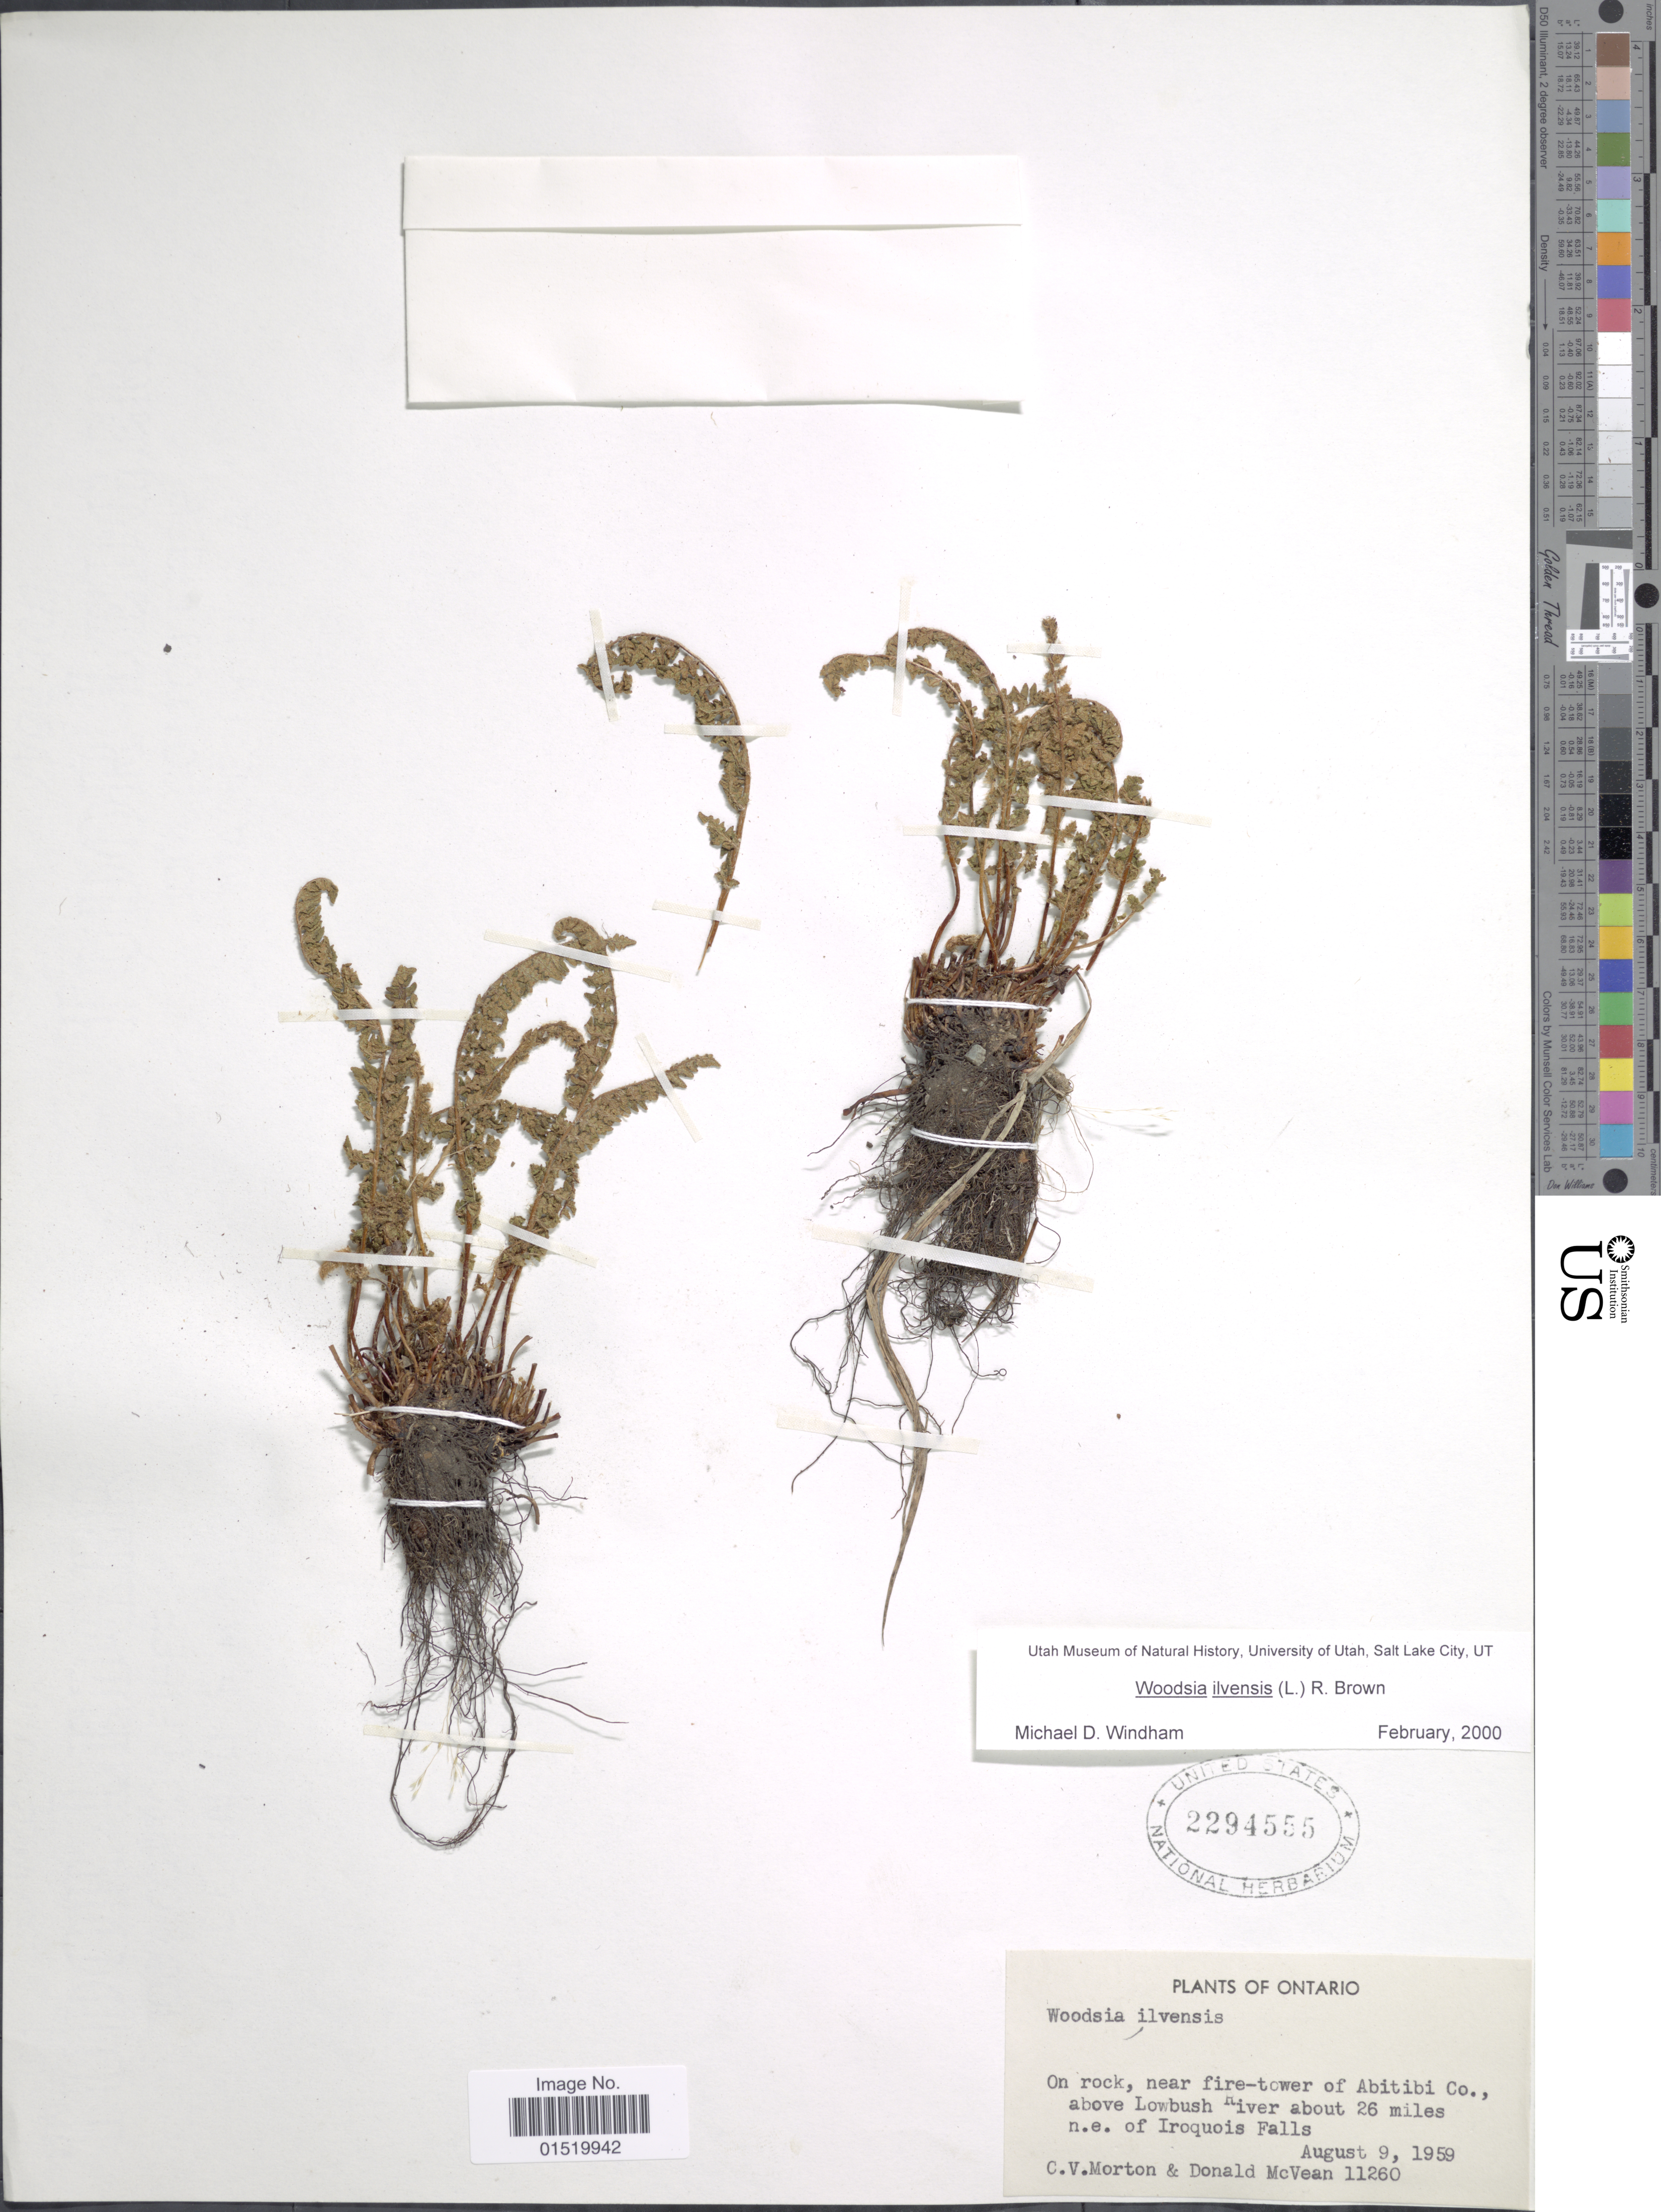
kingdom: Plantae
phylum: Tracheophyta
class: Polypodiopsida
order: Polypodiales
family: Woodsiaceae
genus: Woodsia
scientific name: Woodsia ilvensis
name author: (L.) R. Br.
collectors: C. V. Morton & D. McVean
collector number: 11260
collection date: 1959-08-09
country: Canada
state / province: Ontario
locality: On rock, near fire-tower of Abitibi Co., above Lowbush River about 26 miles n.e. of Iroquois Falls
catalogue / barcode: US 294555